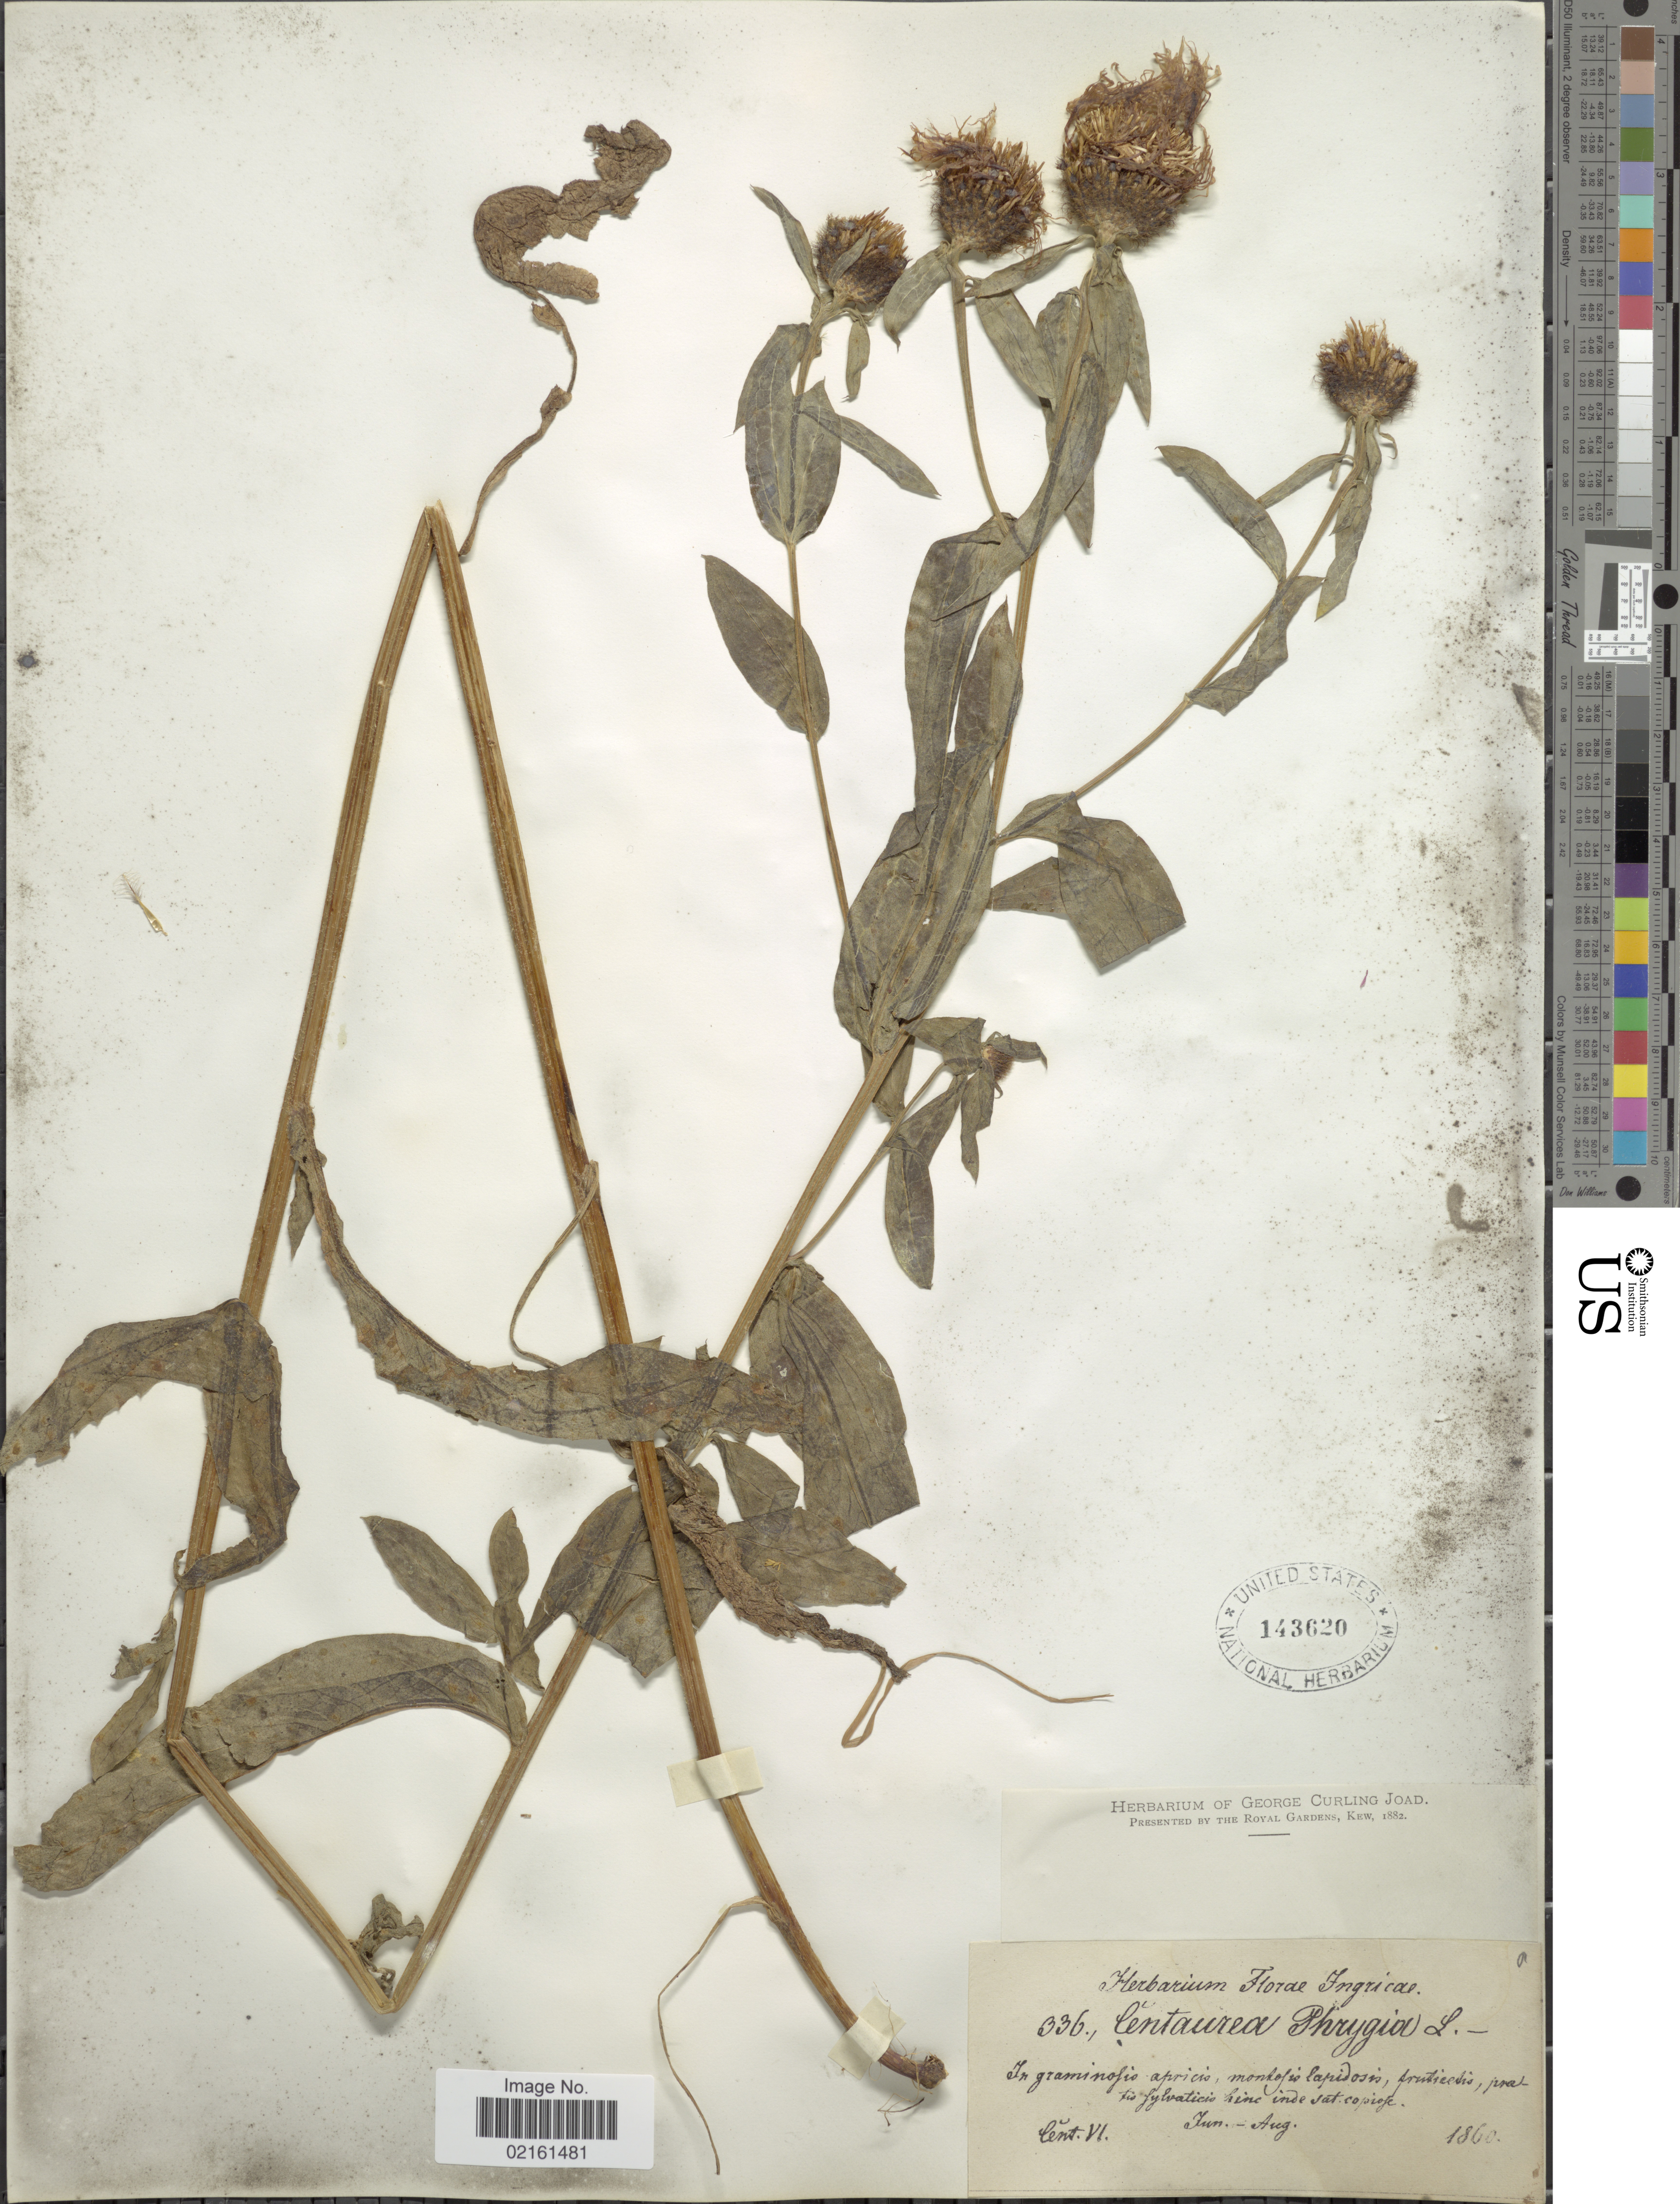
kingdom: Plantae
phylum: Tracheophyta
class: Magnoliopsida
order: Asterales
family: Asteraceae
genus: Centaurea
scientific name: Centaurea phrygia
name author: L.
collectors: Herbarium Florae Ingricae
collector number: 336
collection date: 1860-06/1860-08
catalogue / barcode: US 143620